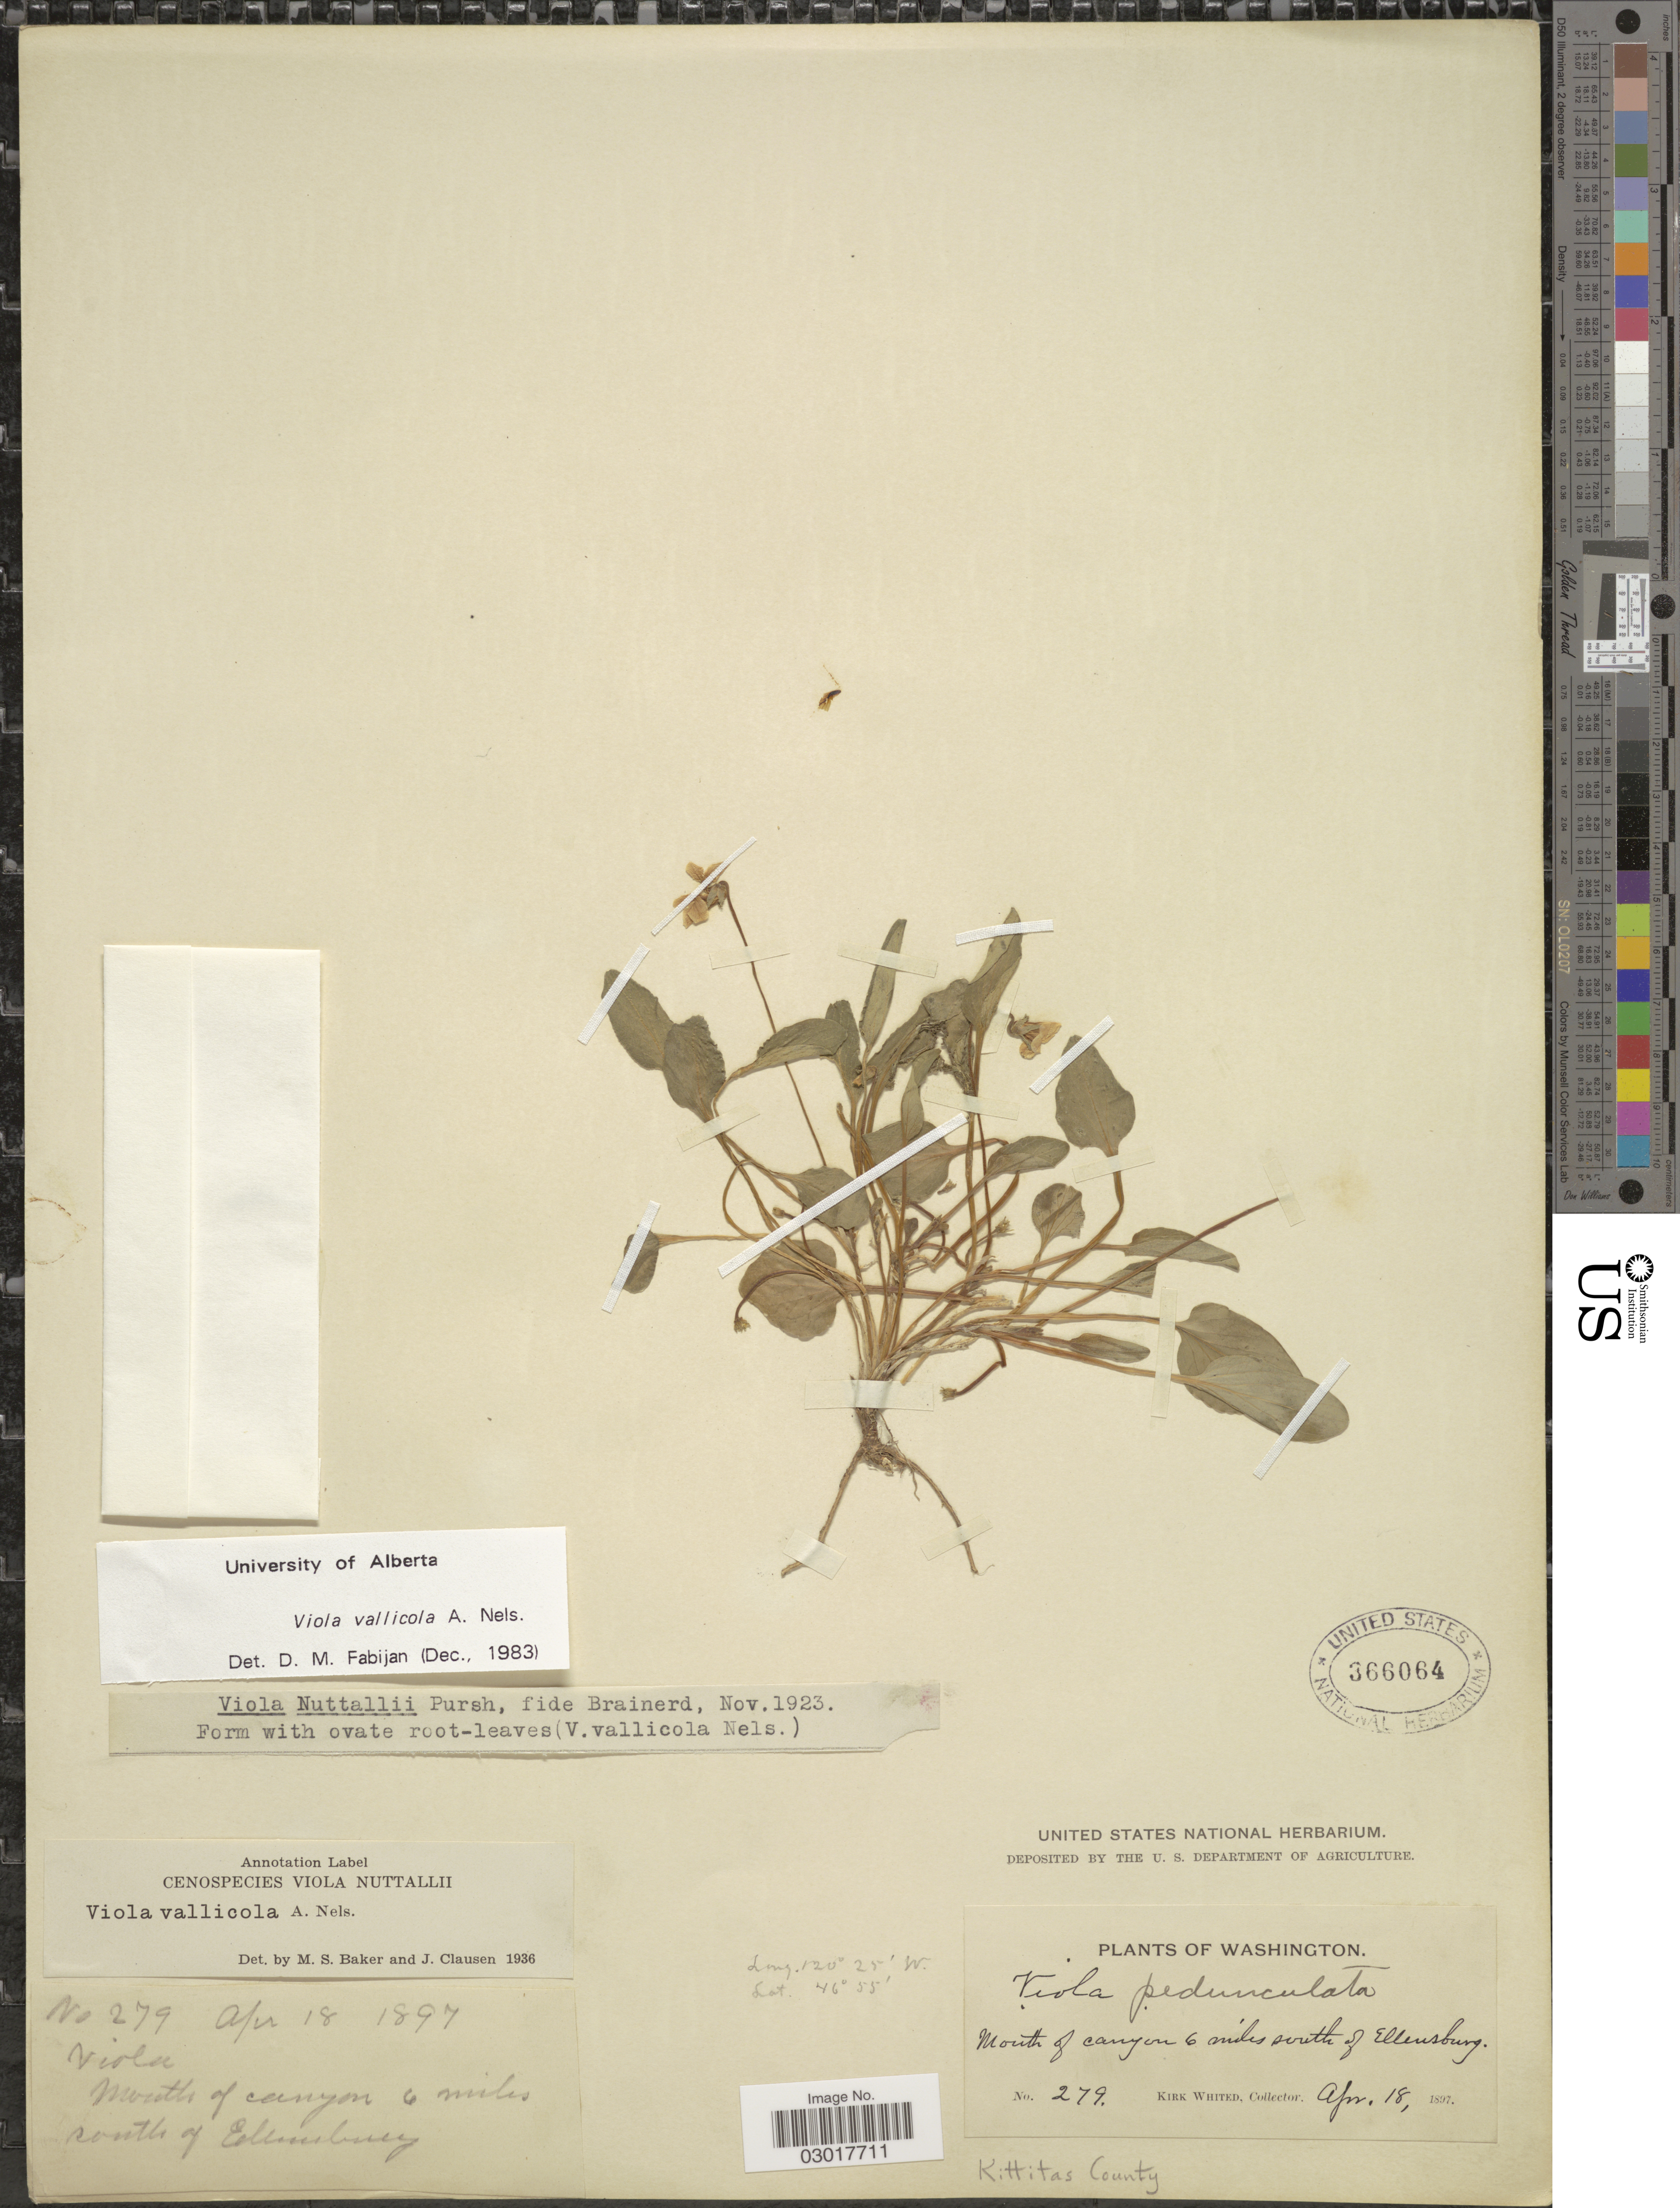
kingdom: Plantae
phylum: Tracheophyta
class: Magnoliopsida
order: Malpighiales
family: Violaceae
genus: Viola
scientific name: Viola vallicola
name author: A. Nelson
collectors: K. Whited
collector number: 279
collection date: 1897-04-18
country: United States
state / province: Washington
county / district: Kittitas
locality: Mouth of canyon 6 miles south of Ellensburg. Kittitas County.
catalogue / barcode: US 366064